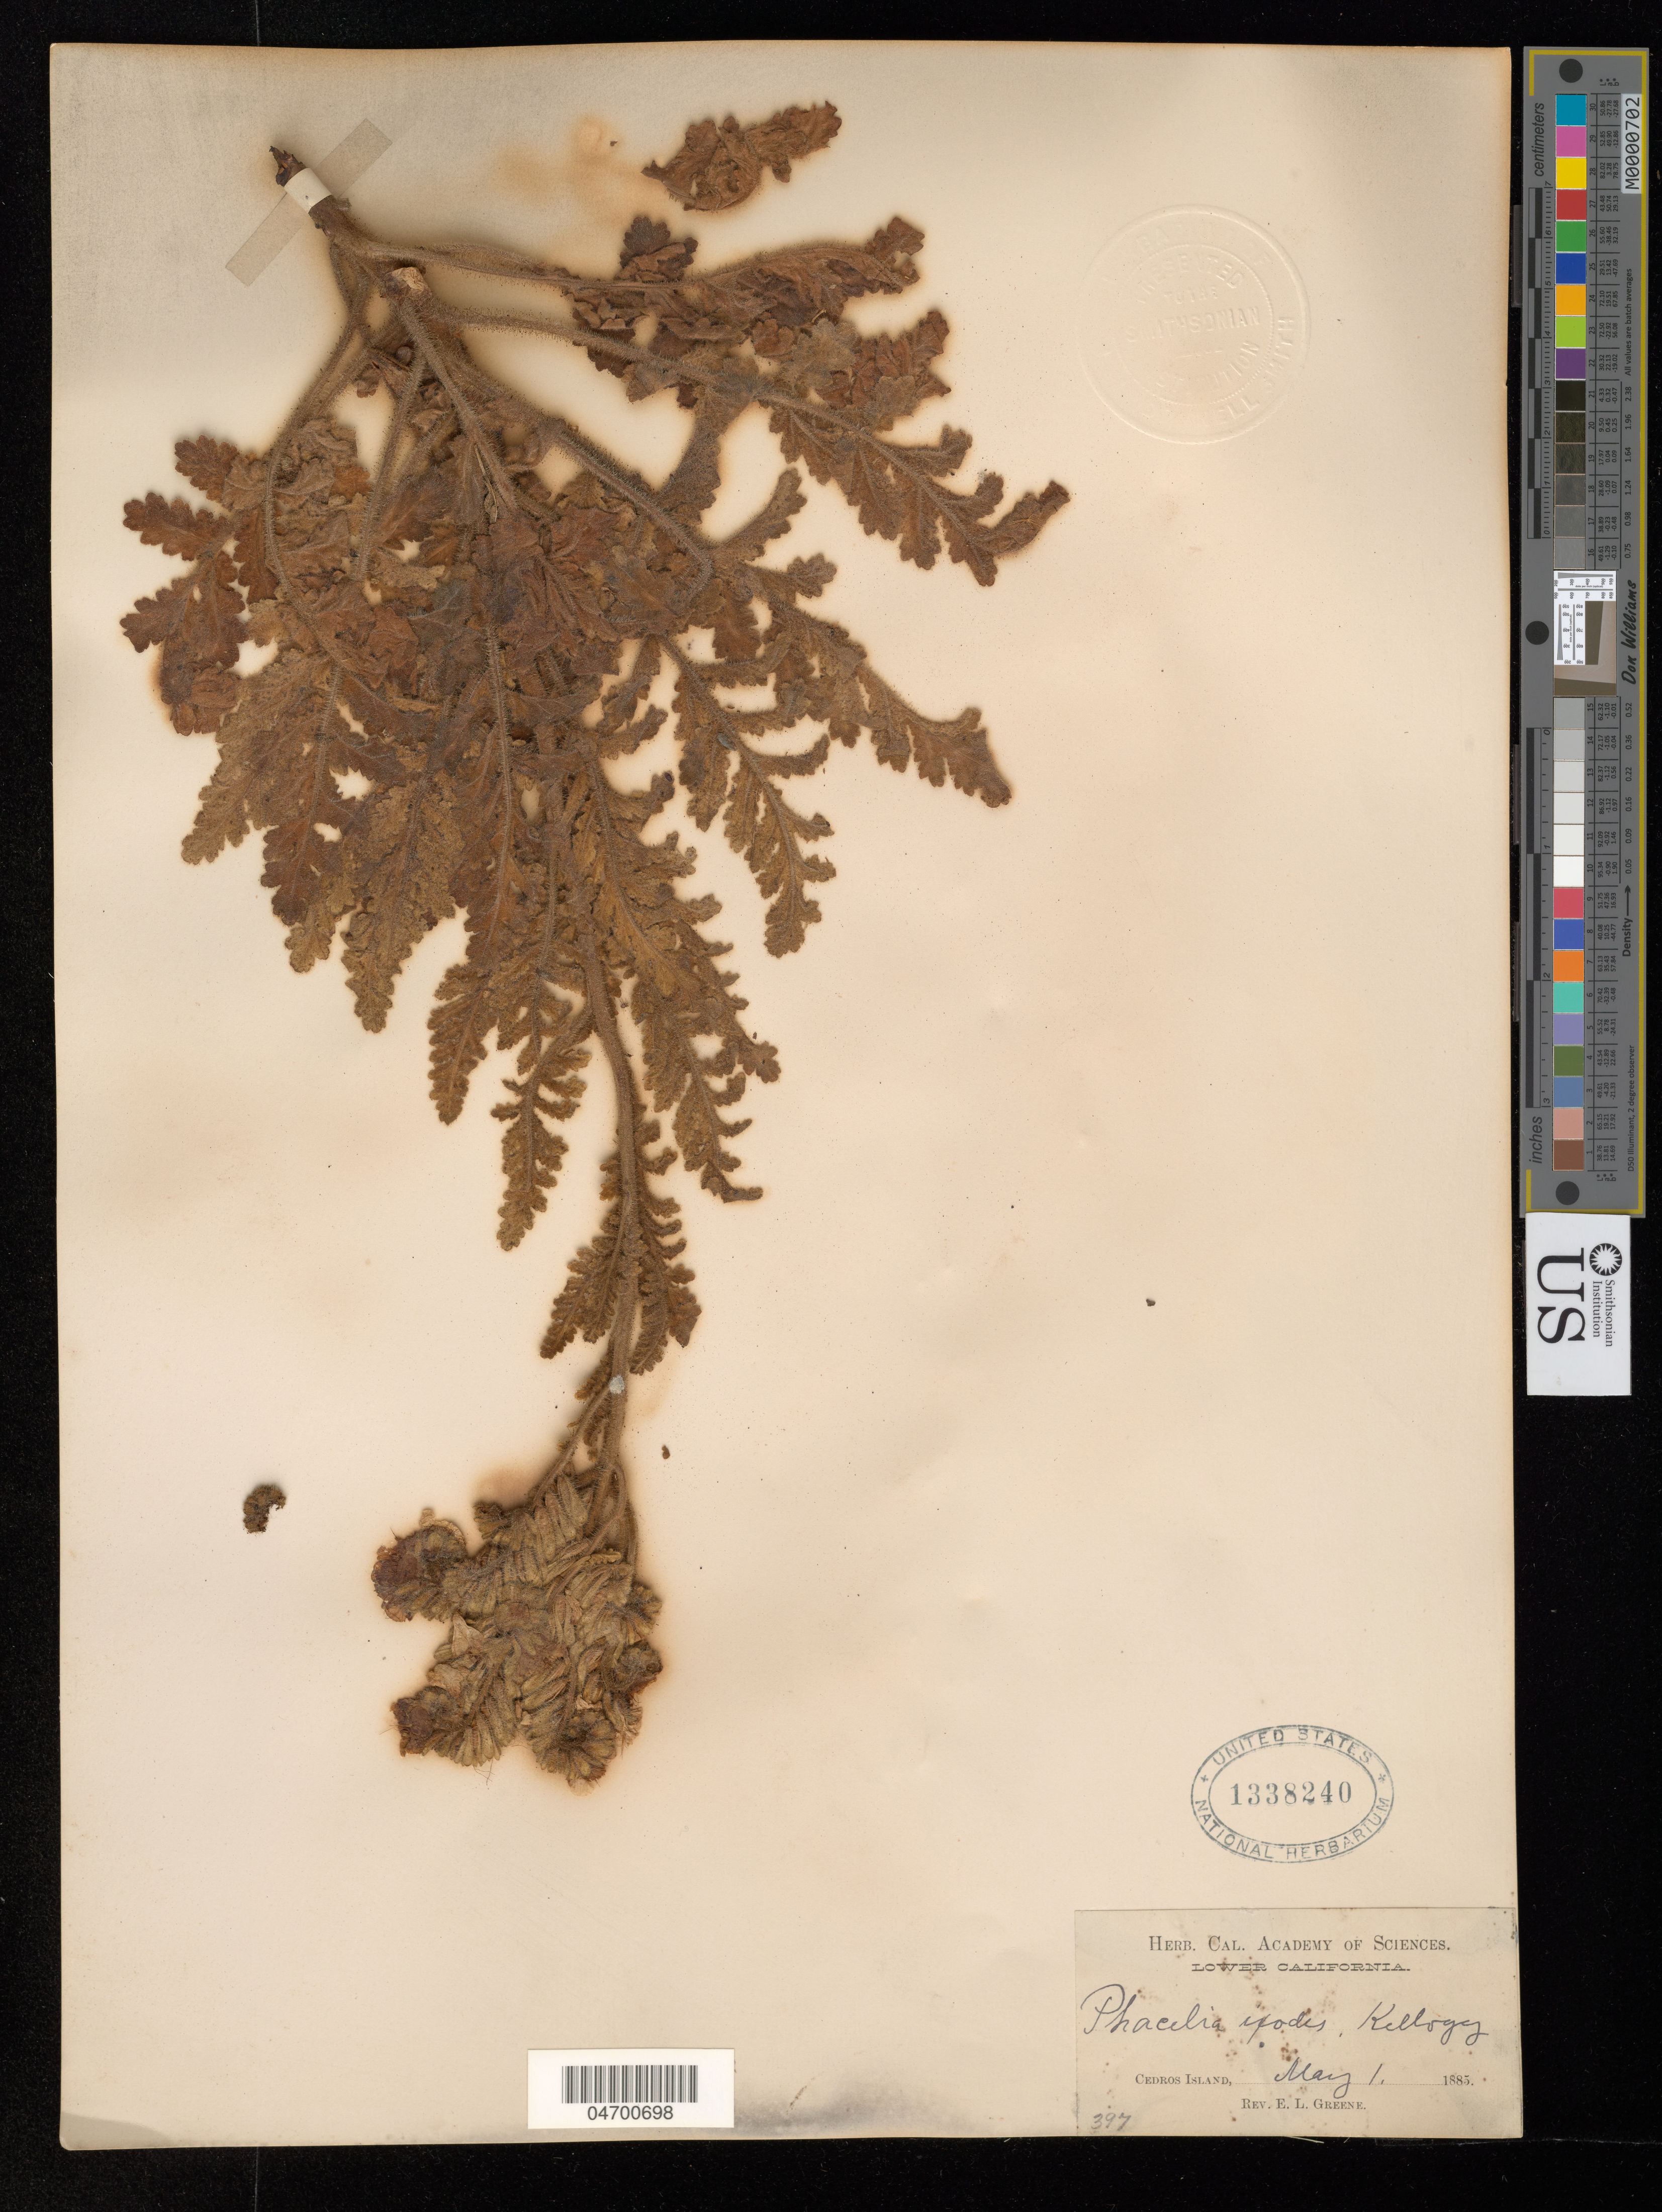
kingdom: Plantae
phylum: Tracheophyta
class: Magnoliopsida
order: Boraginales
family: Hydrophyllaceae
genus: Phacelia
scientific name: Phacelia ixodes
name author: Kellogg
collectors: E. Greene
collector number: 397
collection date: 1885-05-01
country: Mexico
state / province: Baja California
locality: Lower California. Cedros Island.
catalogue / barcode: US 1338240